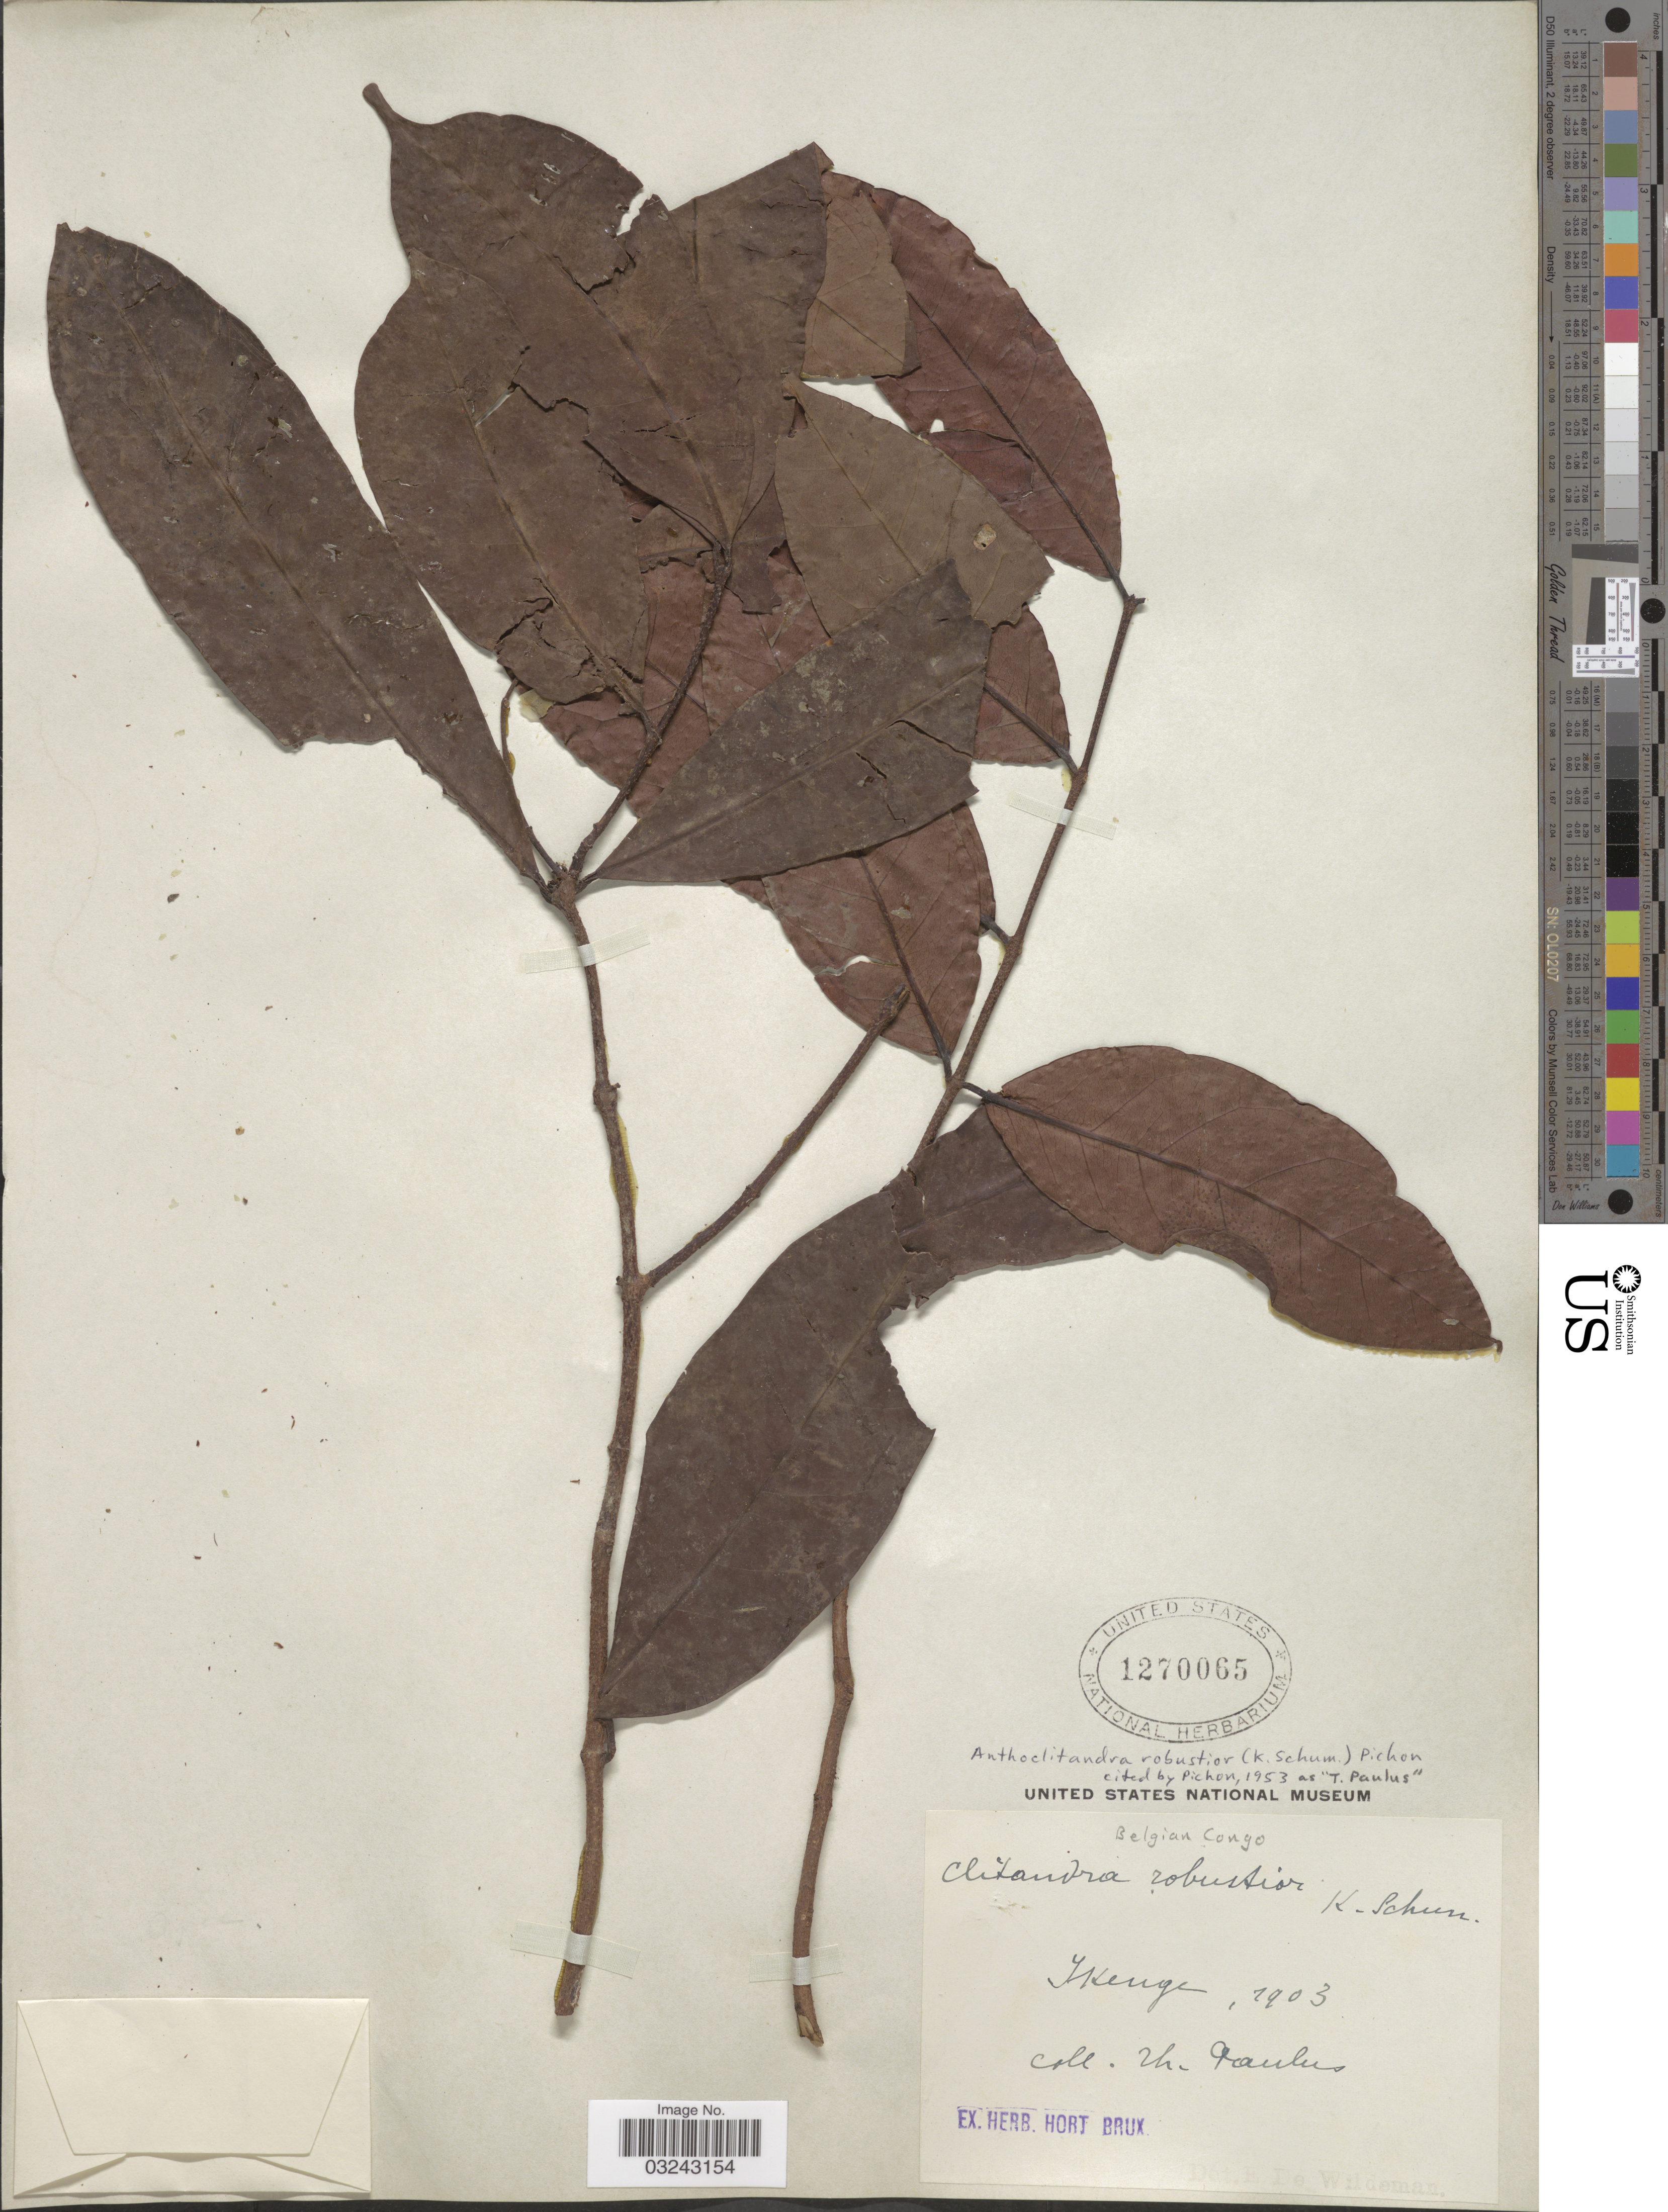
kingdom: Plantae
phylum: Tracheophyta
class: Magnoliopsida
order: Gentianales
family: Apocynaceae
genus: Anthoclitandra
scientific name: Anthoclitandra robustior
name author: (K. Schum.) Pichon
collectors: C. Paulus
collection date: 1903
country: Congo, Democratic Republic of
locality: Belgian Congo, Ikenge.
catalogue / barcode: US 1270065